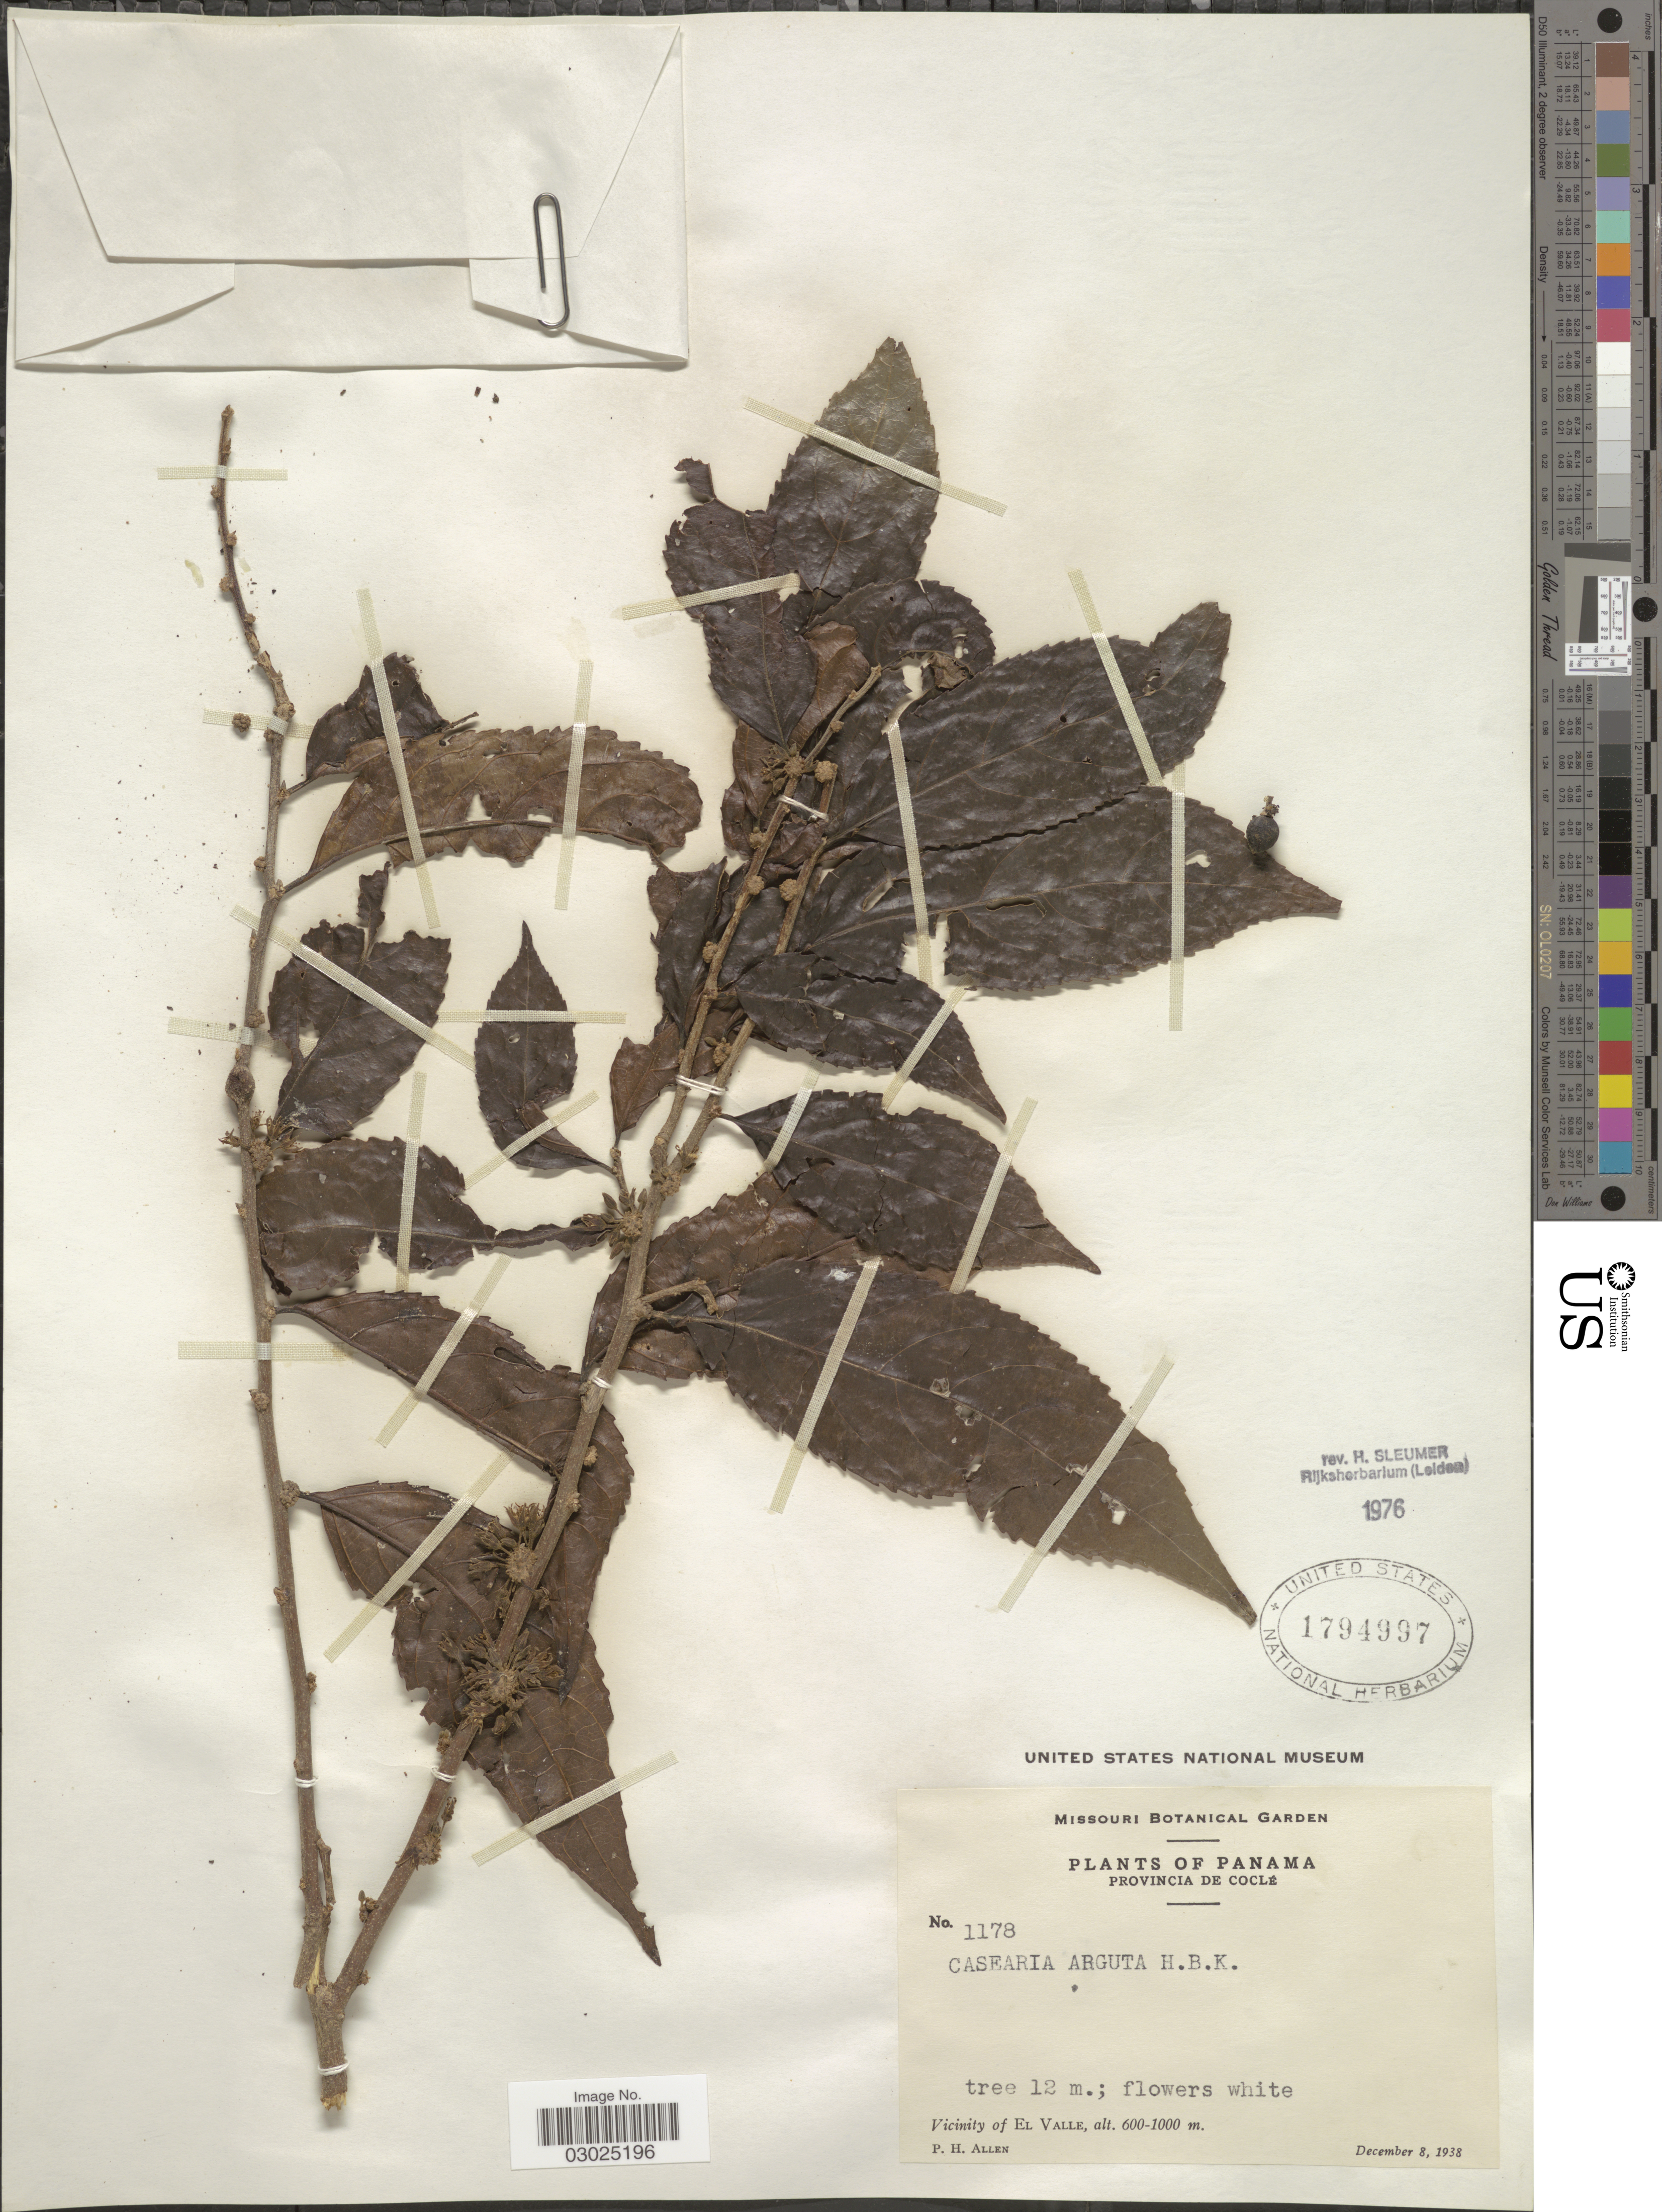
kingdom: Plantae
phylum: Tracheophyta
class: Magnoliopsida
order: Malpighiales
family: Salicaceae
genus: Casearia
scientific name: Casearia arguta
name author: Kunth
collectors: P. H. Allen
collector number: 1178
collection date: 1938-12-08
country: Panama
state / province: Coclé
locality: Vicinity of El Valle.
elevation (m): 600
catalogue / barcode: US 1794997